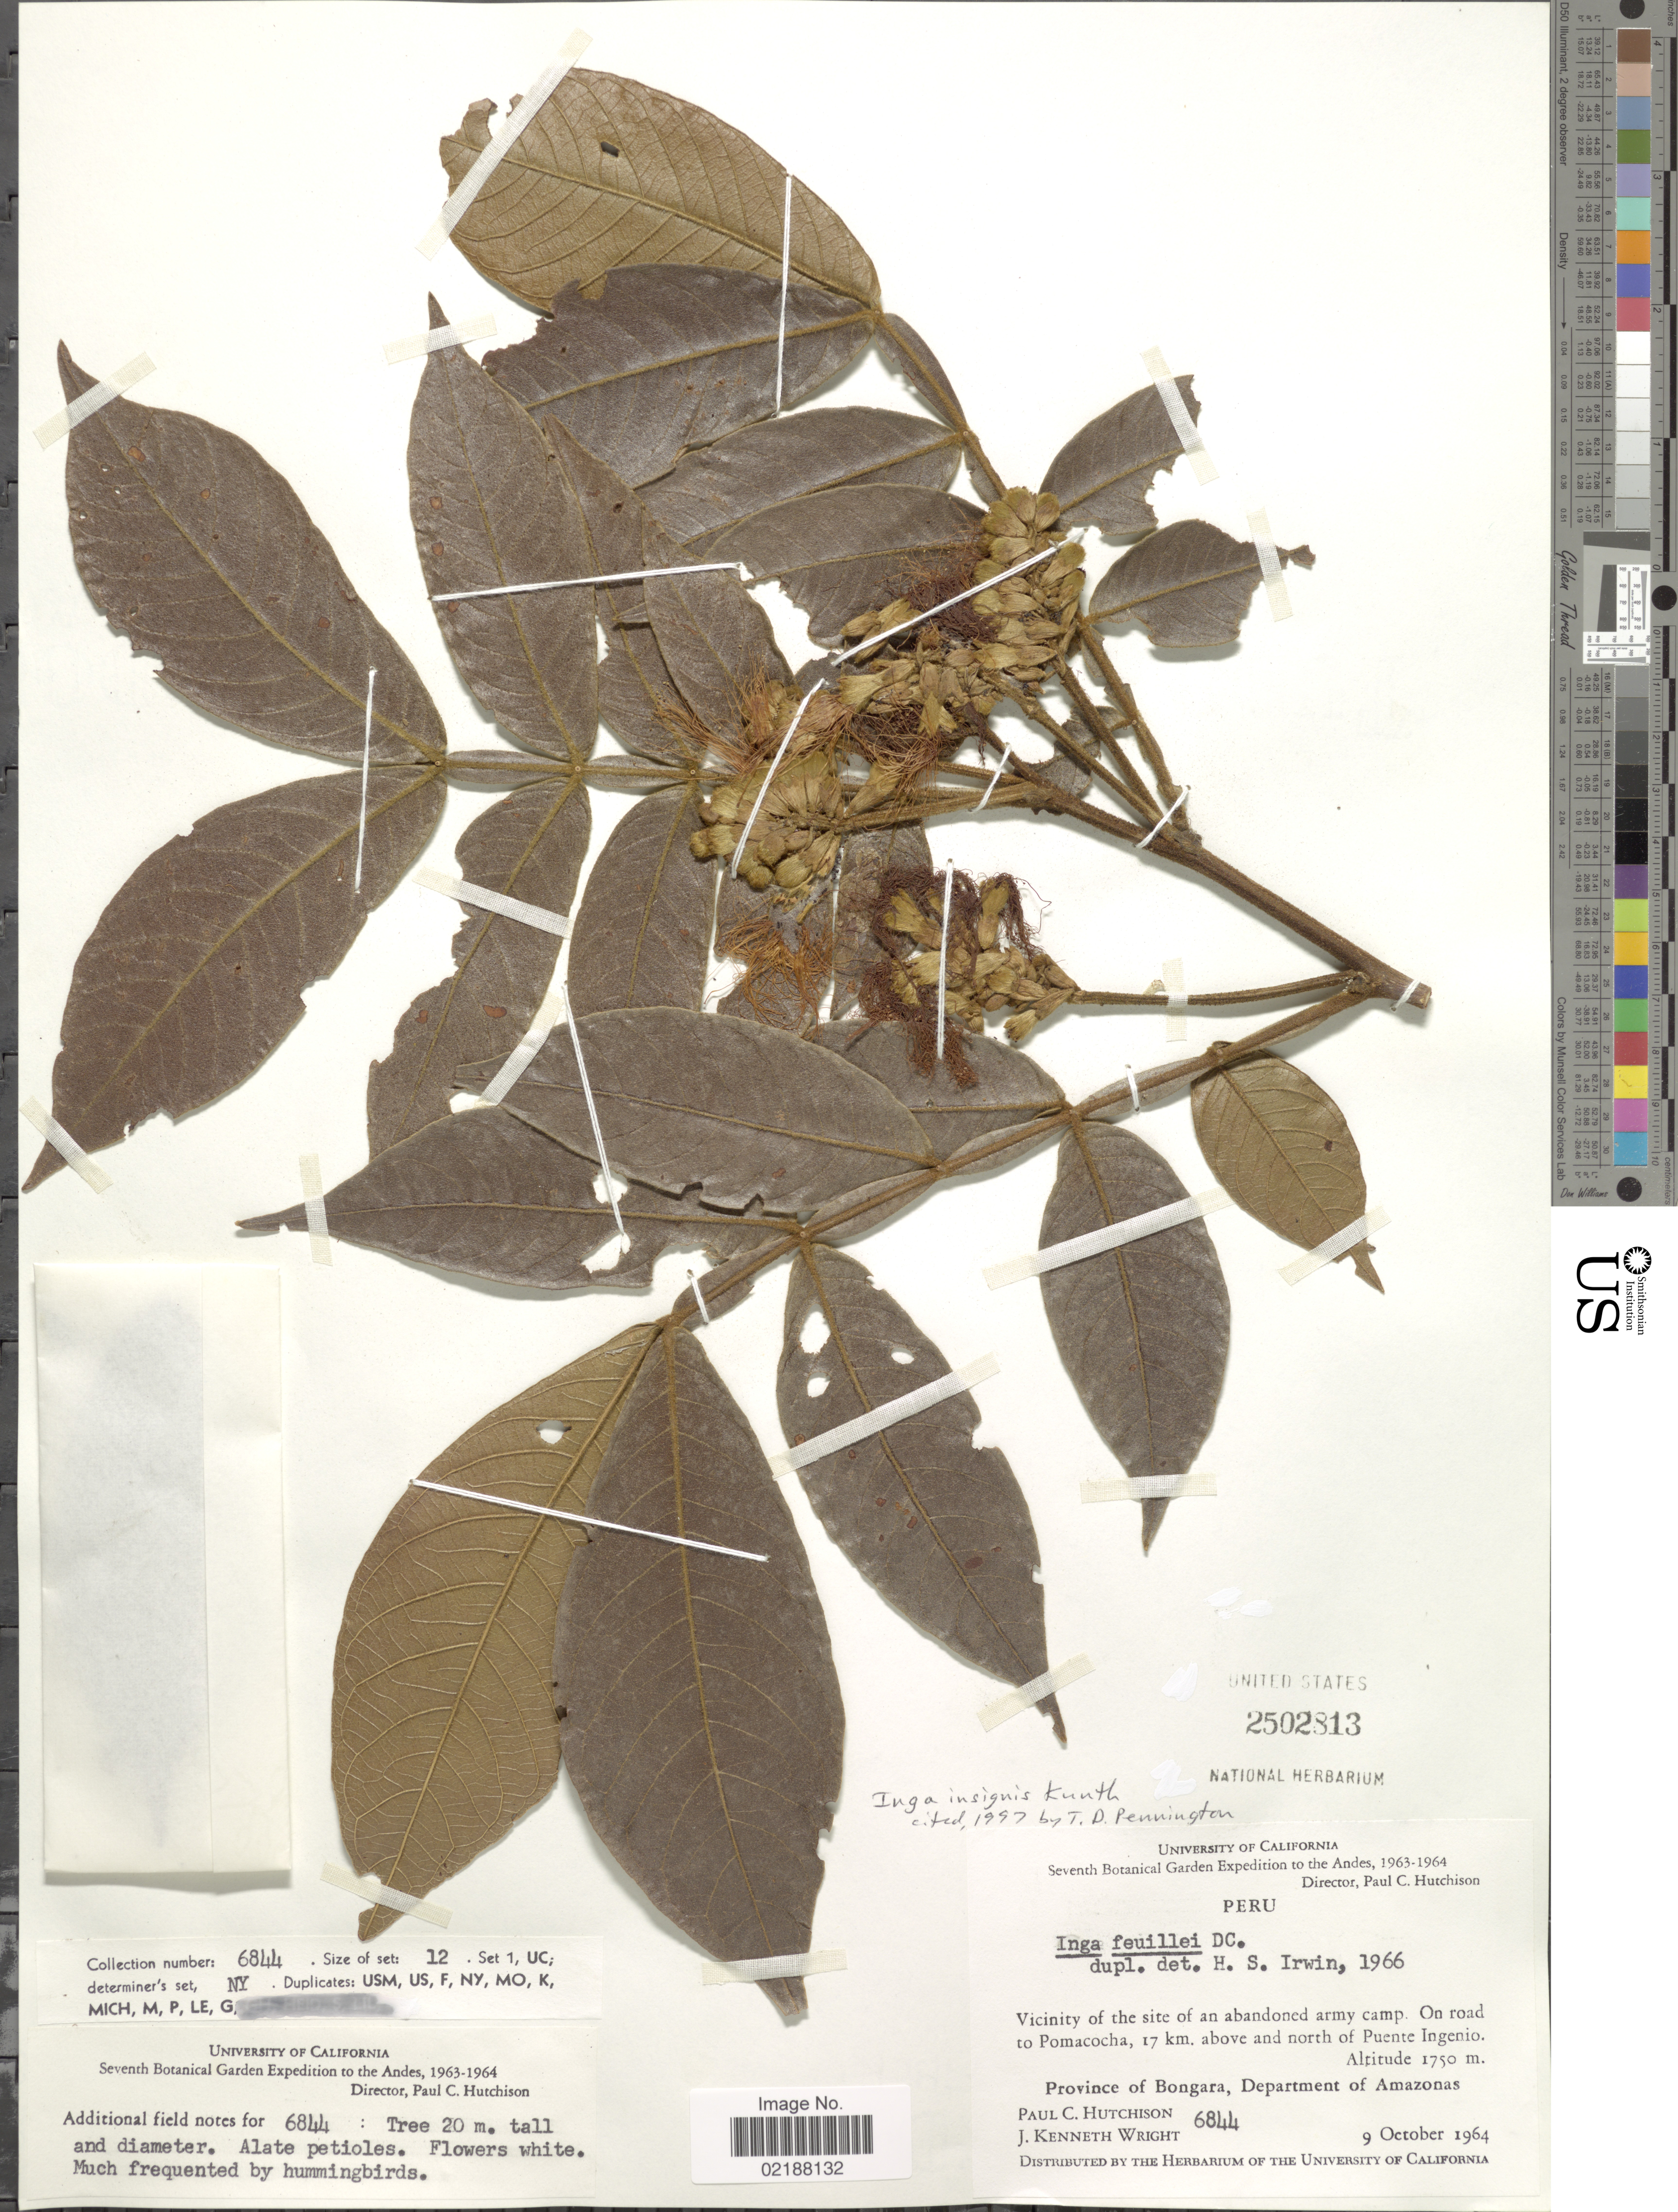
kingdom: Plantae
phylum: Tracheophyta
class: Magnoliopsida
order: Fabales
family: Fabaceae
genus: Inga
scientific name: Inga insignis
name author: Kunth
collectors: P. C. Hutchison & J. K. Wright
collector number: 6844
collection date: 1964-10-09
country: Peru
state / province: Amazonas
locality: Vicinity of the site of an abandoned army camp. On road to Pomacocha, 17 km. above and north of Puente Ingenio. Province of Bongara, Department of Amazonas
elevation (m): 1750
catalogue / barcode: US 2502813